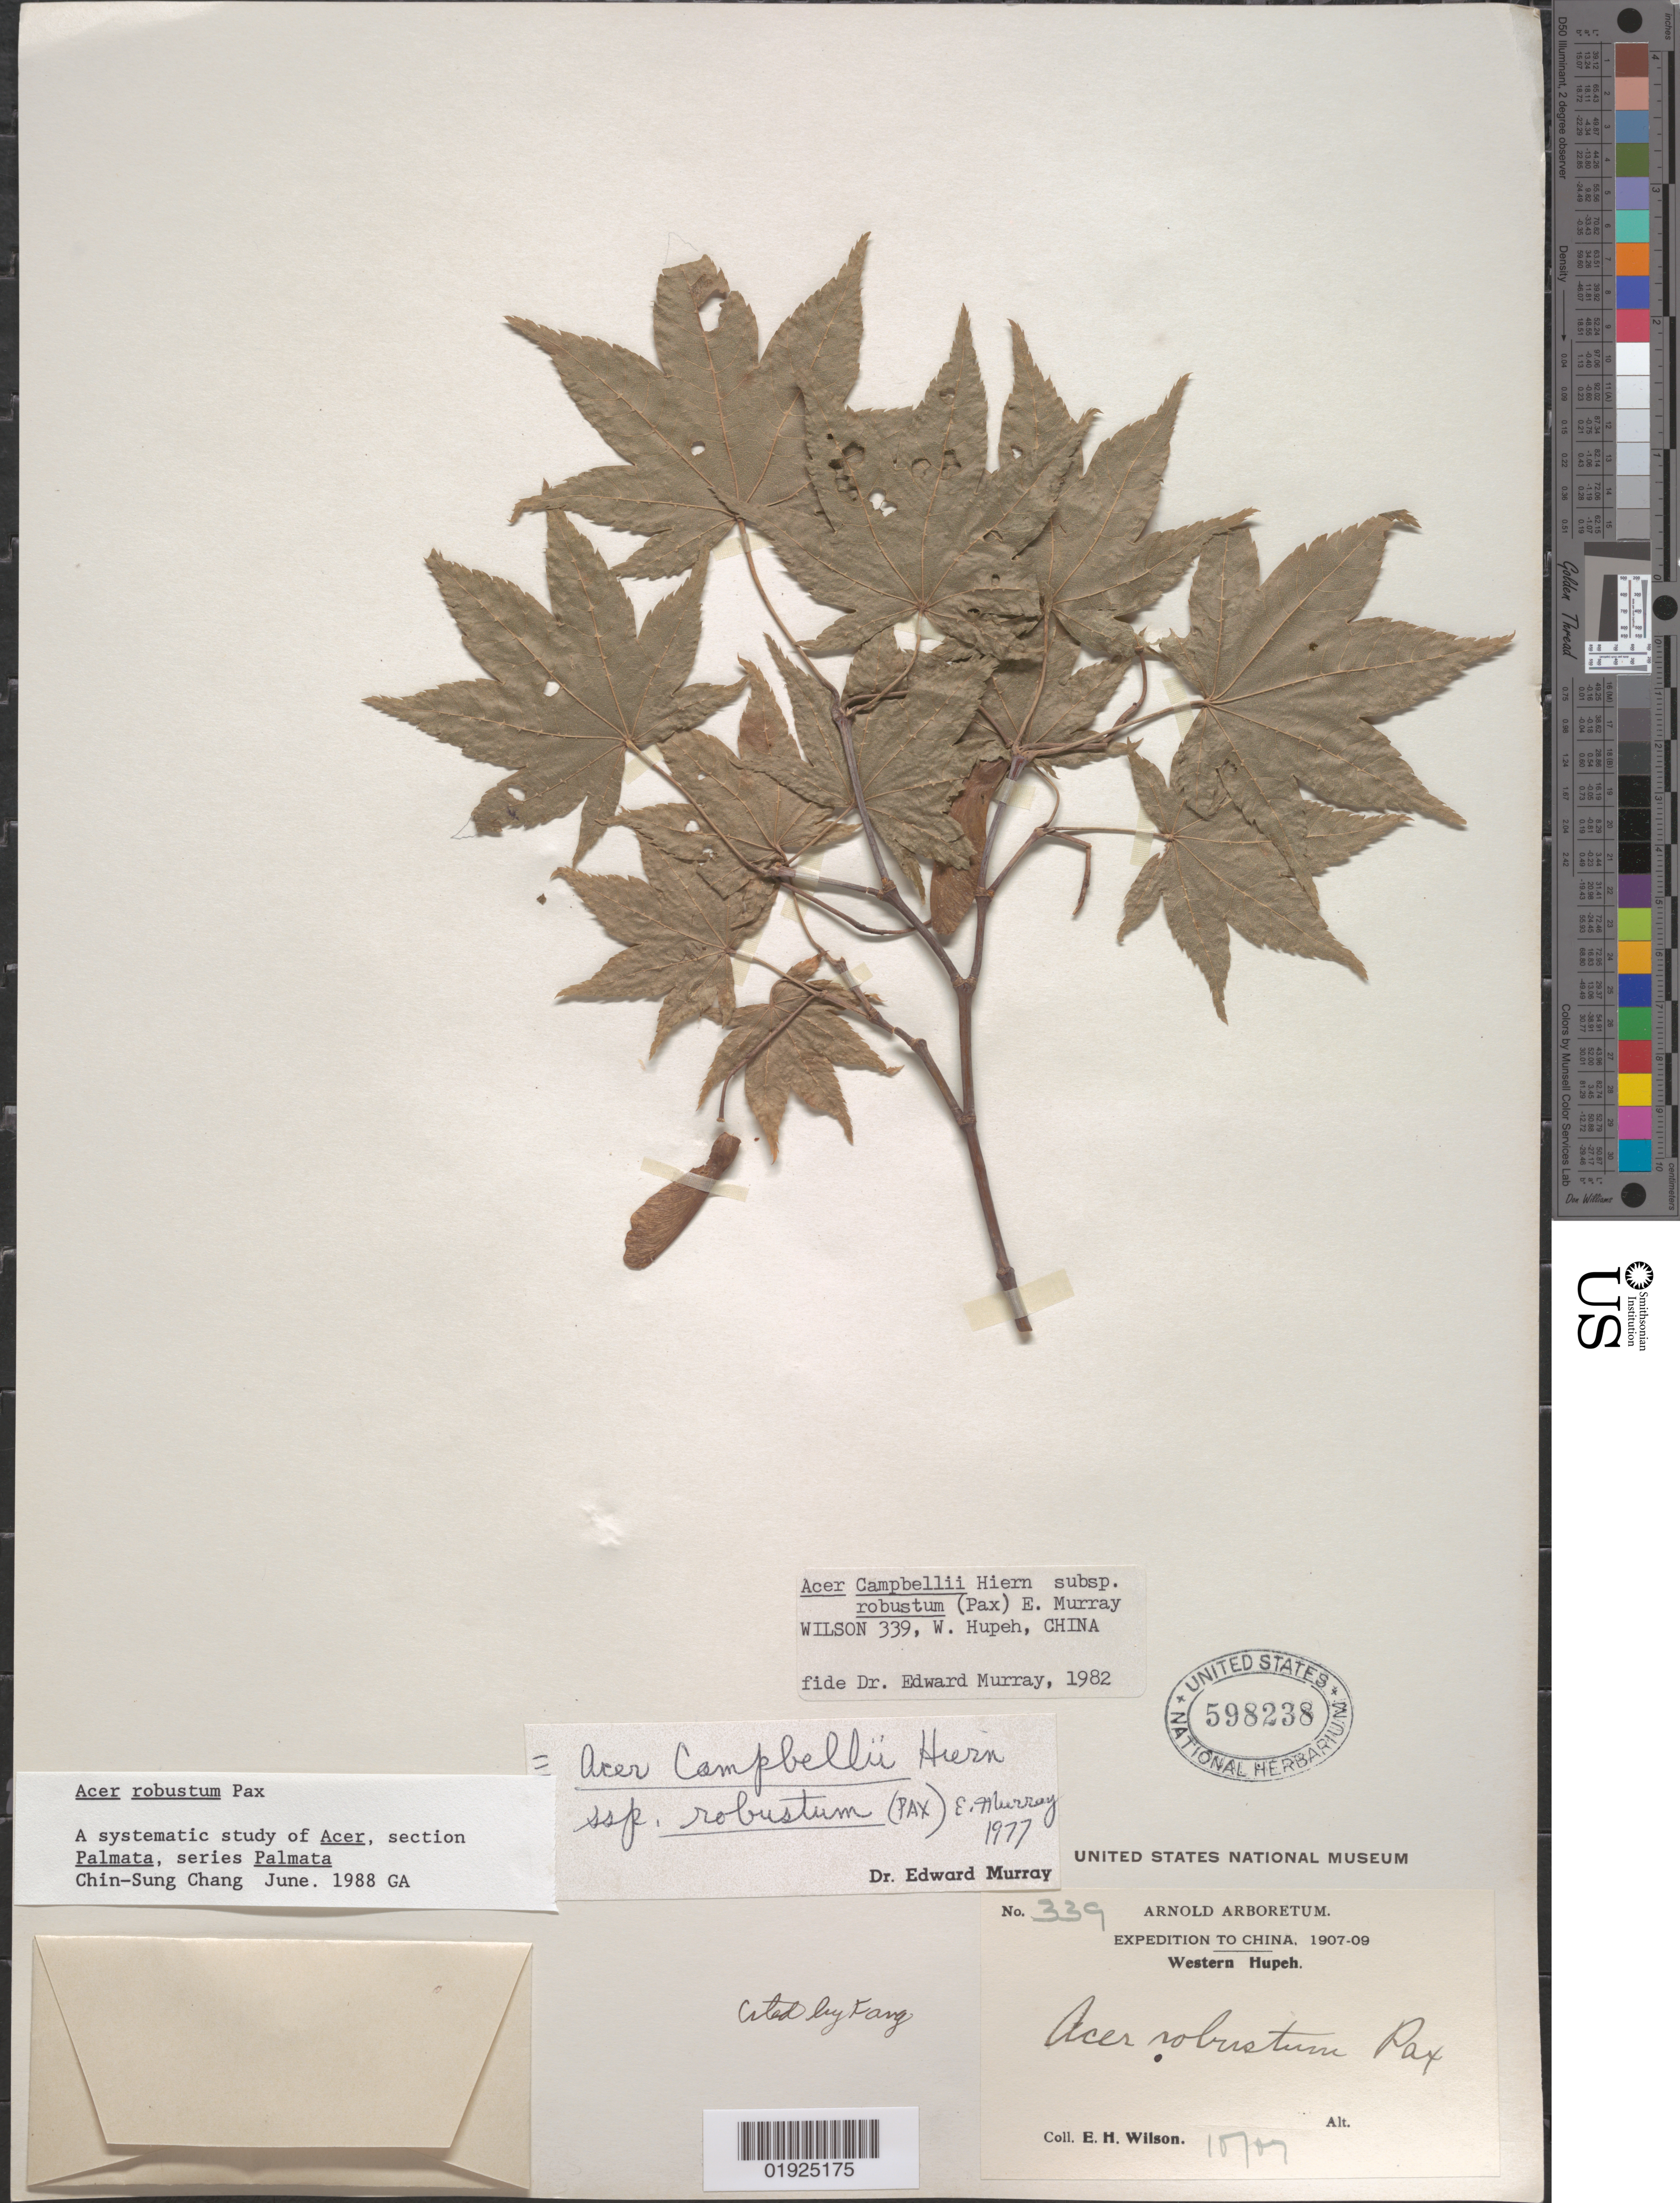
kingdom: Plantae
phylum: Tracheophyta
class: Magnoliopsida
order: Sapindales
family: Sapindaceae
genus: Acer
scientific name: Acer robustum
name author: Pax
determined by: Chang, C. S., (SNUA)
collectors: E. H. Wilson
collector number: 339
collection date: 1907/1909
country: China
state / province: Hebei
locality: Western Hupeh [Hubei]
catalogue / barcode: US 598238